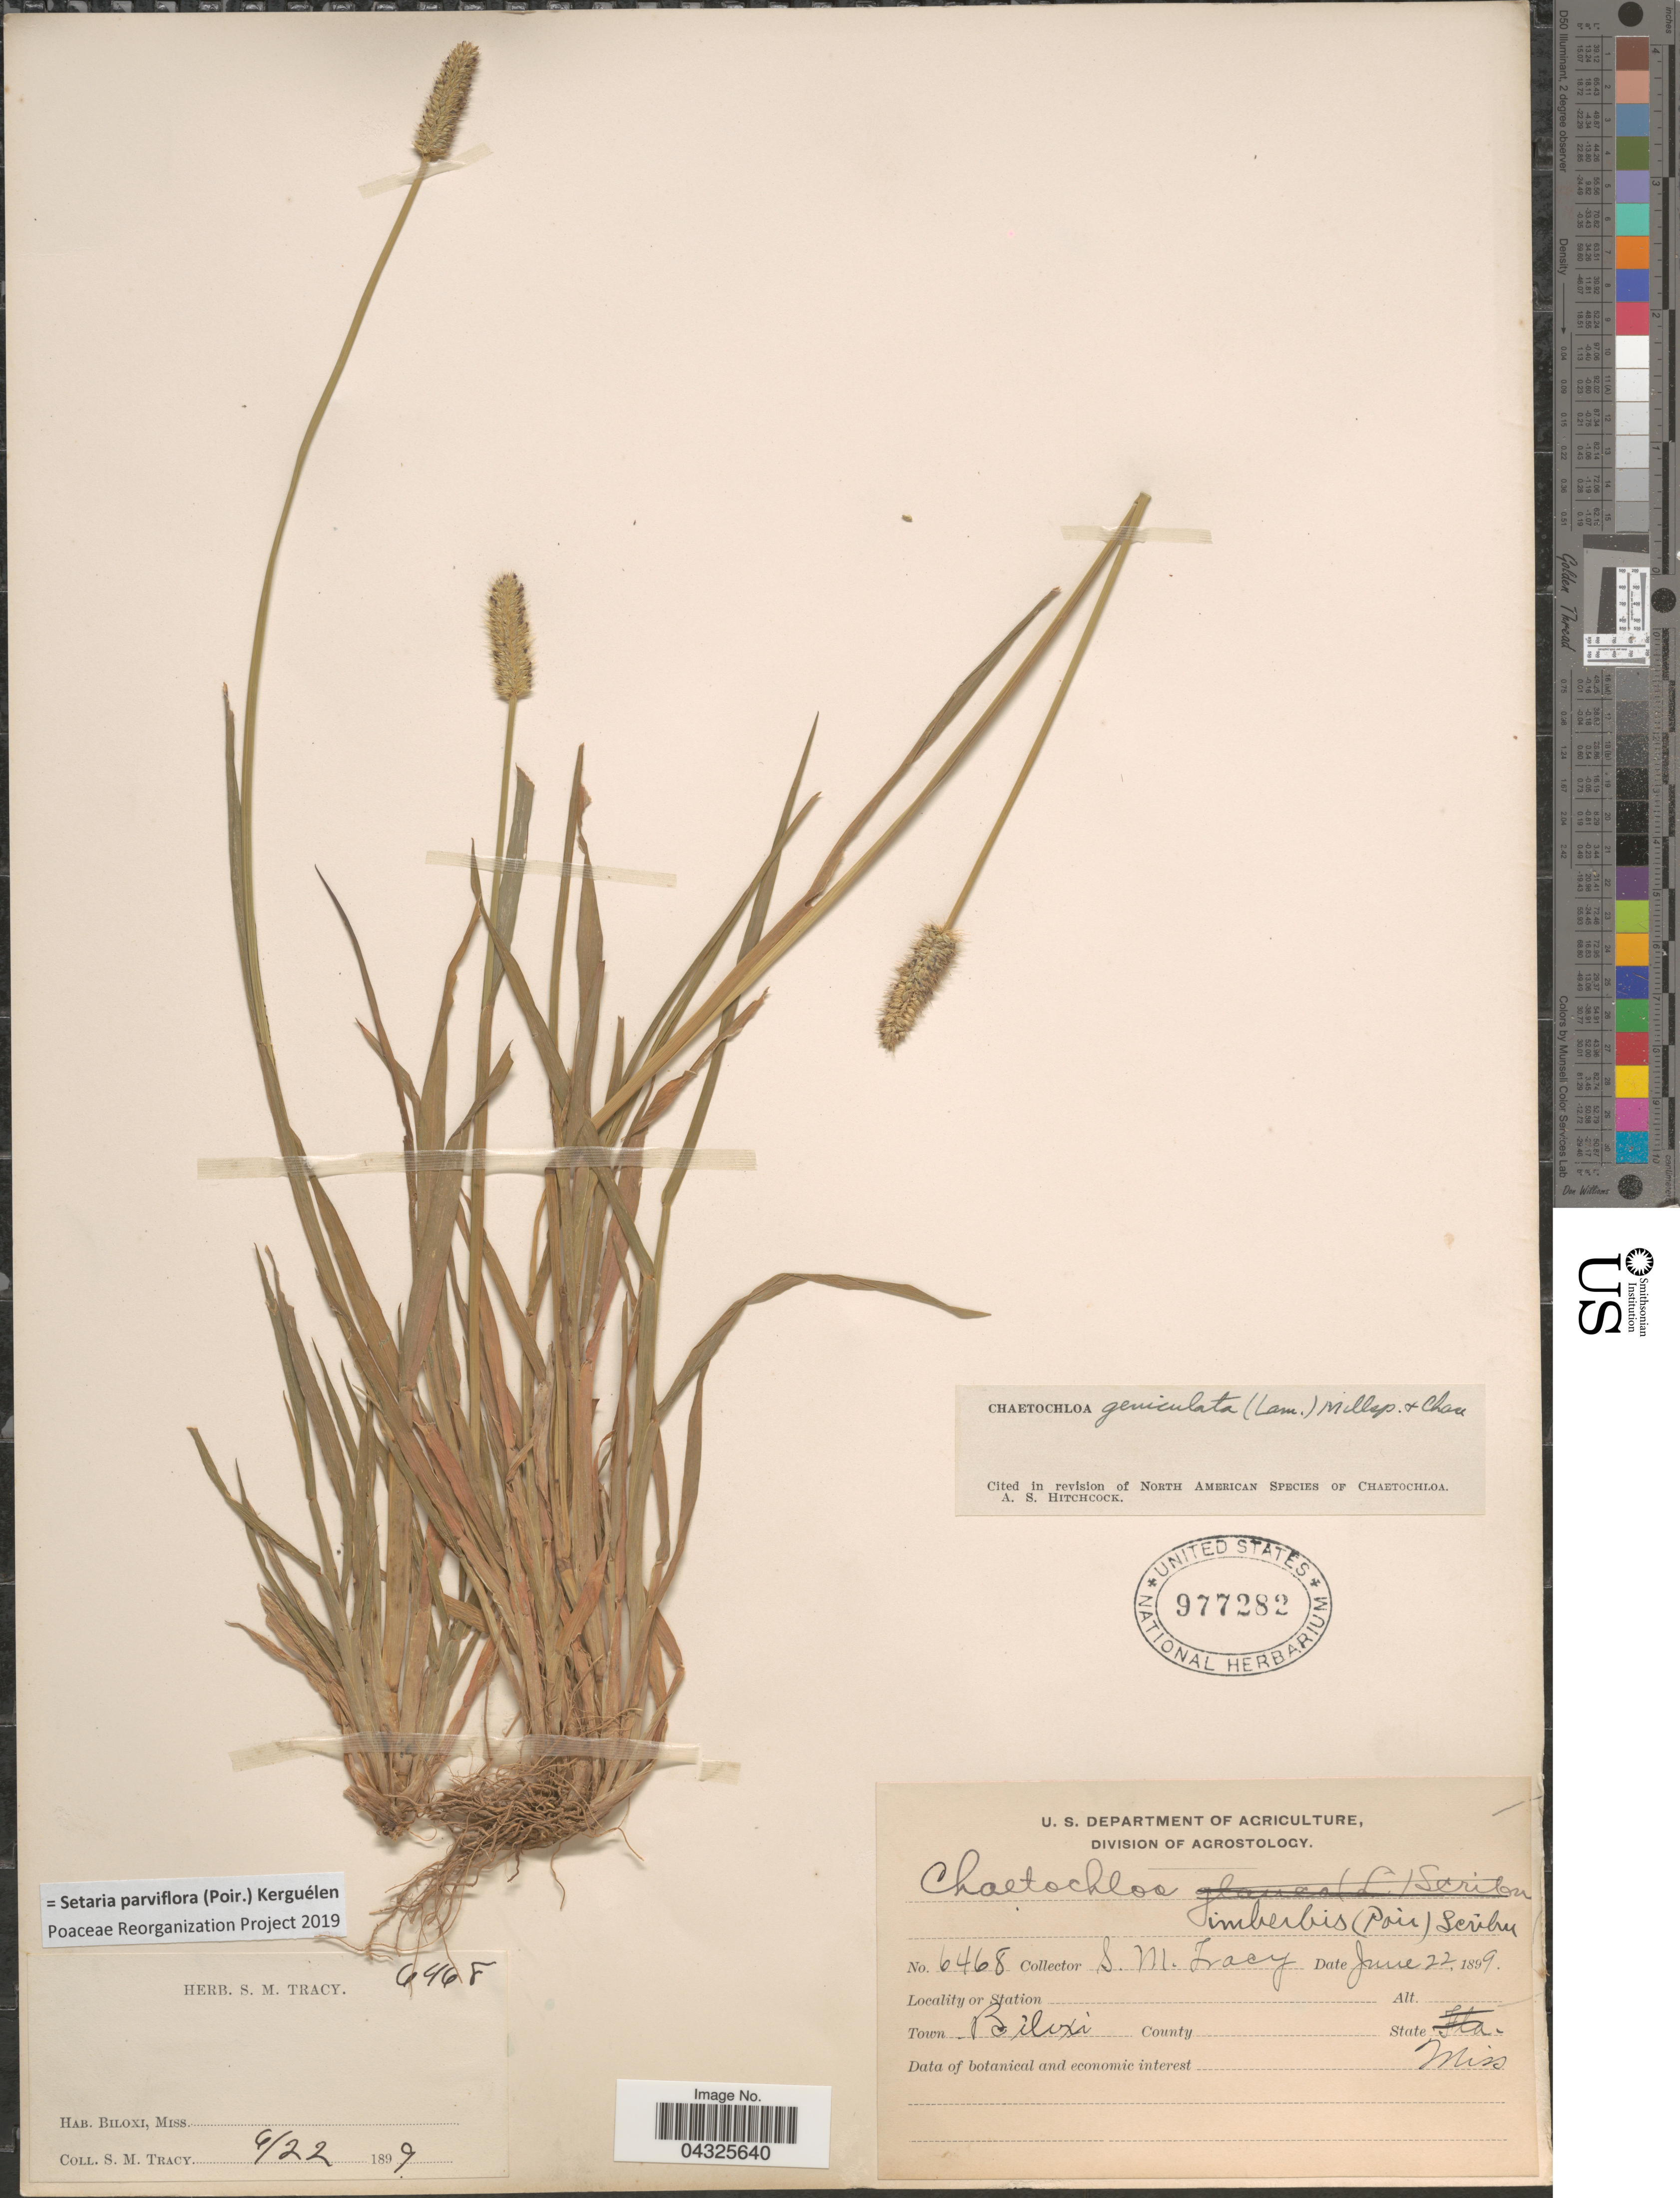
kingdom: Plantae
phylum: Tracheophyta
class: Liliopsida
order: Poales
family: Poaceae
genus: Setaria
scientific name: Setaria parviflora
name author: (Poir.) Kerguélen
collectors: S. M. Tracy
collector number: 6468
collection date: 1899-06-22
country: United States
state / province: Mississippi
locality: Town Biloxi.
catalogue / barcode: US 977282